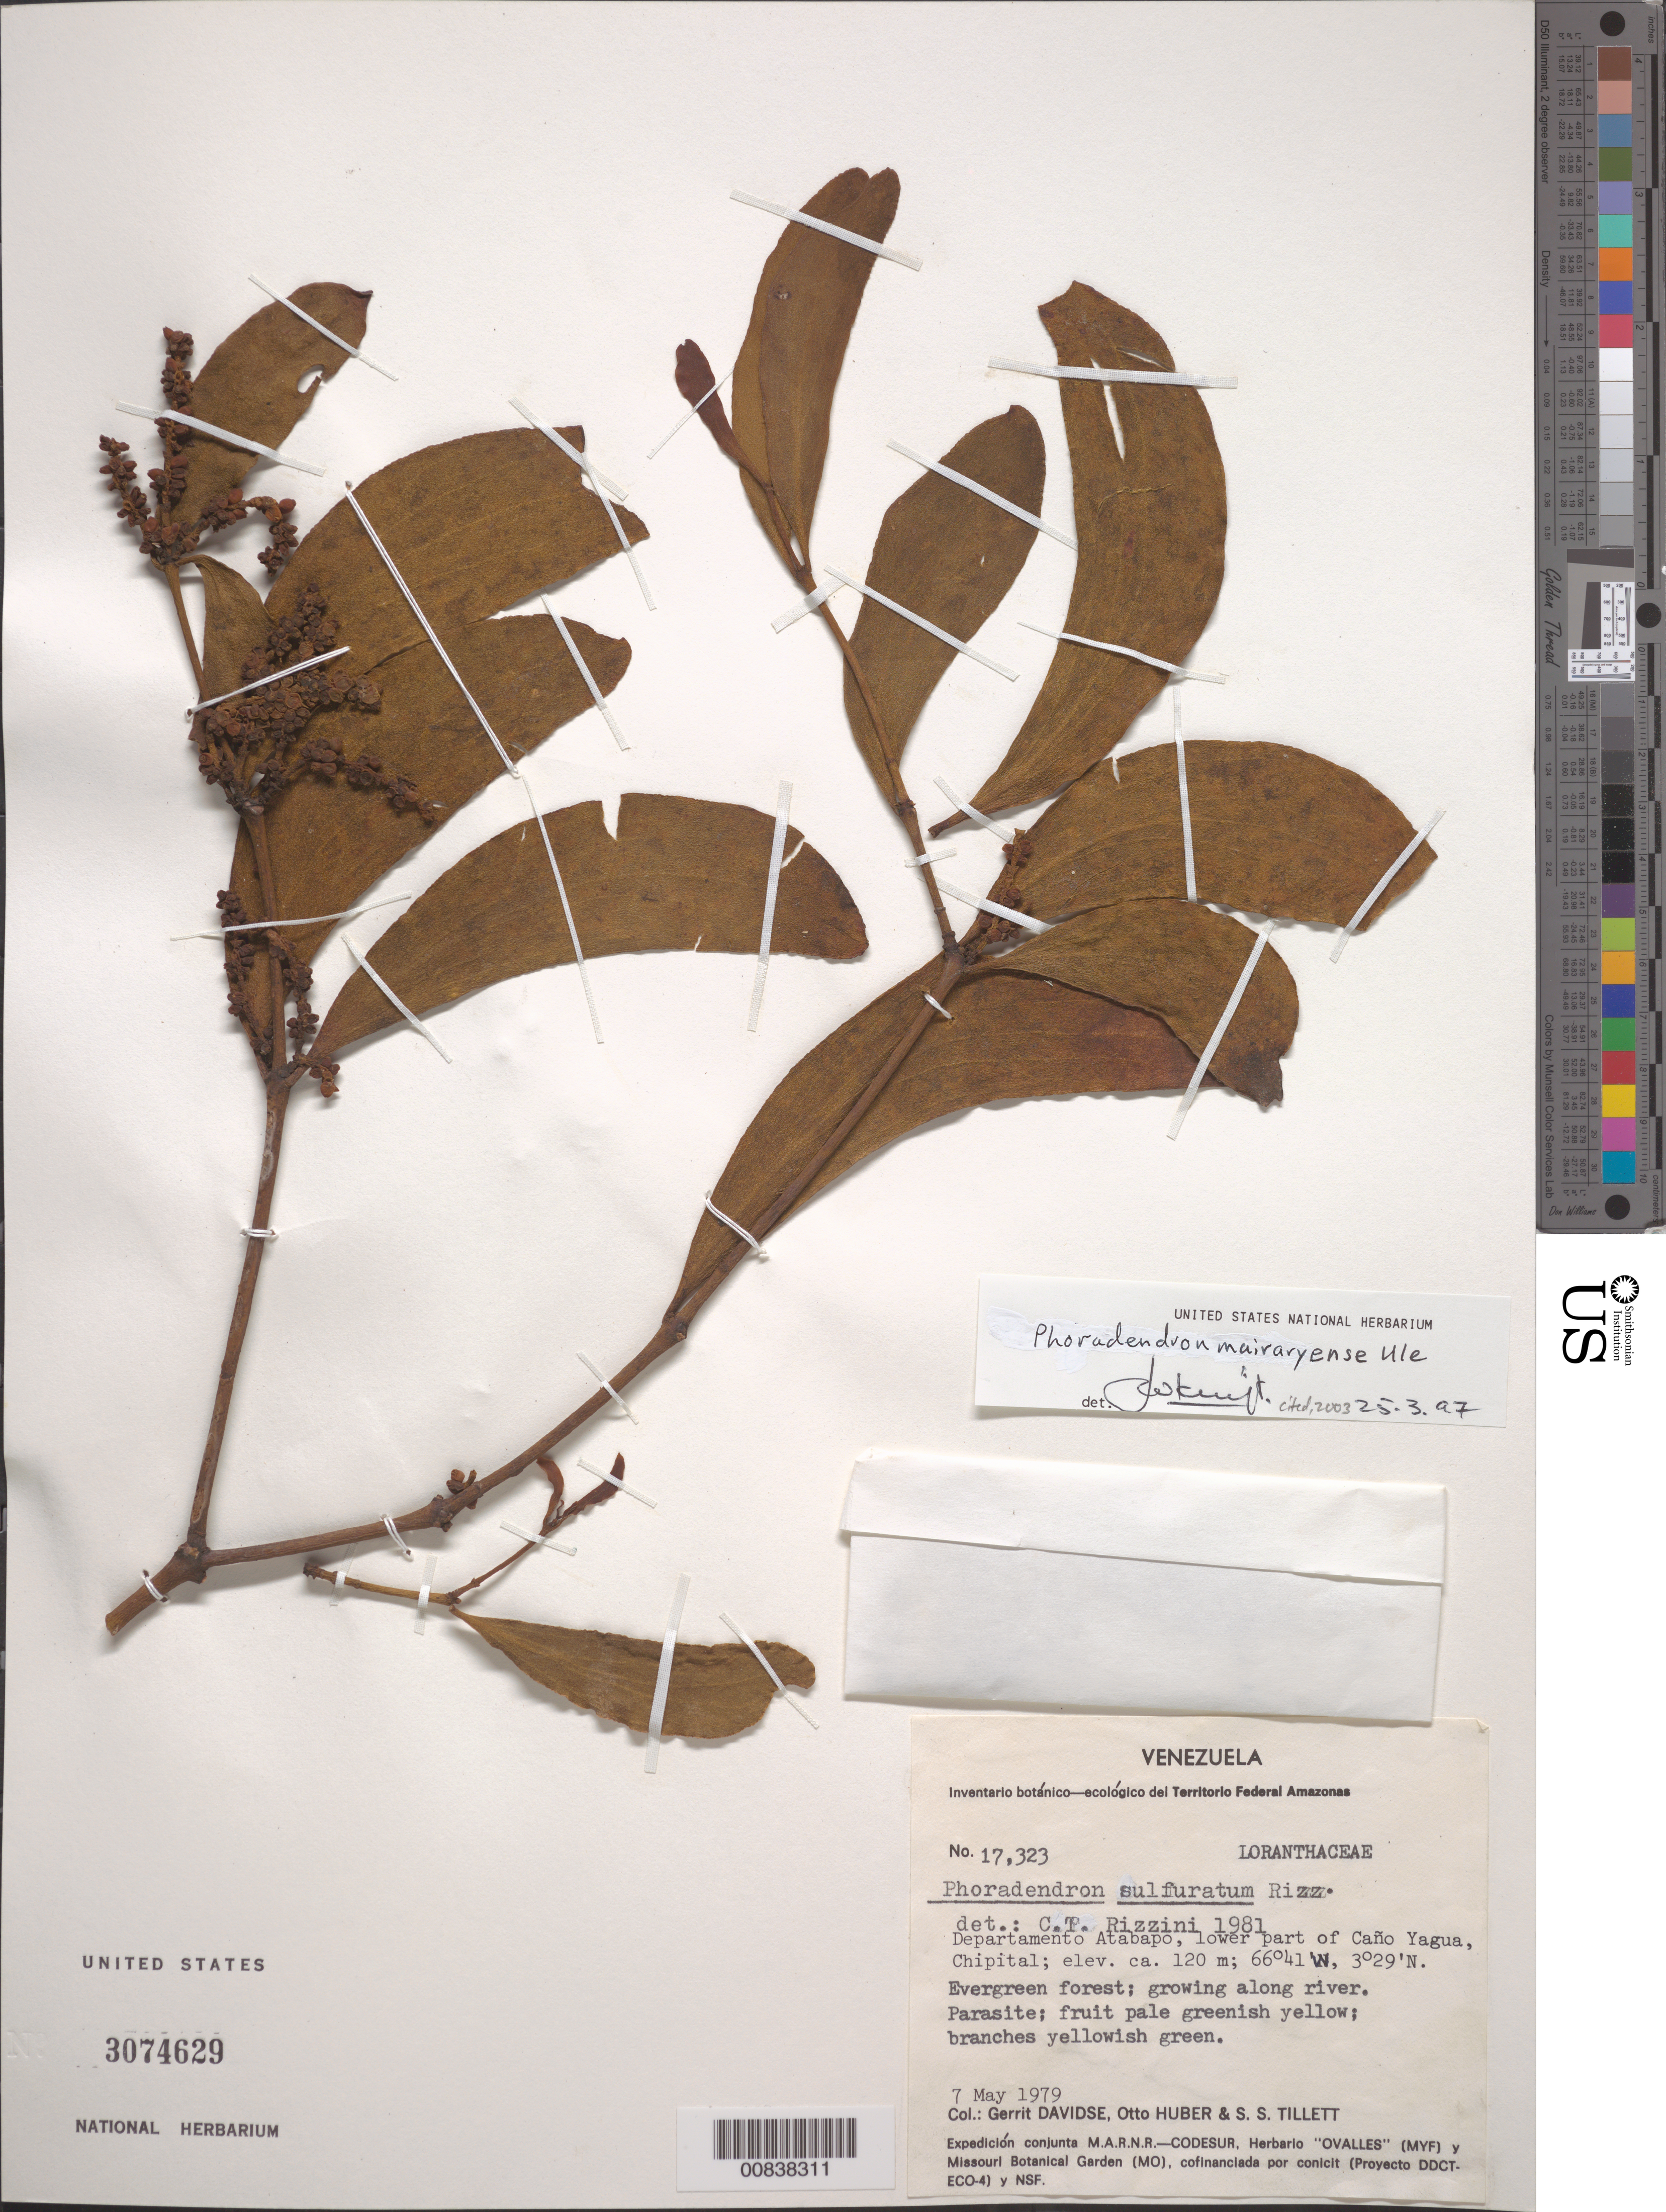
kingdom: Plantae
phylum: Tracheophyta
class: Magnoliopsida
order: Santalales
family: Viscaceae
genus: Phoradendron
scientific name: Phoradendron mairaryense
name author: Ule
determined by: Kuijt, Job, (CANADA)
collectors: G. Davidse, O. Huber & S. S. Tillett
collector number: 17323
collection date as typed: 7-May-79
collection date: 1979-05-07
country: Venezuela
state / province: Amazonas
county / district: Atabapo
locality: Caño Yagua Chipital, lower part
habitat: Evergreen forest, growing along river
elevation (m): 120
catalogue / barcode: US 3074629